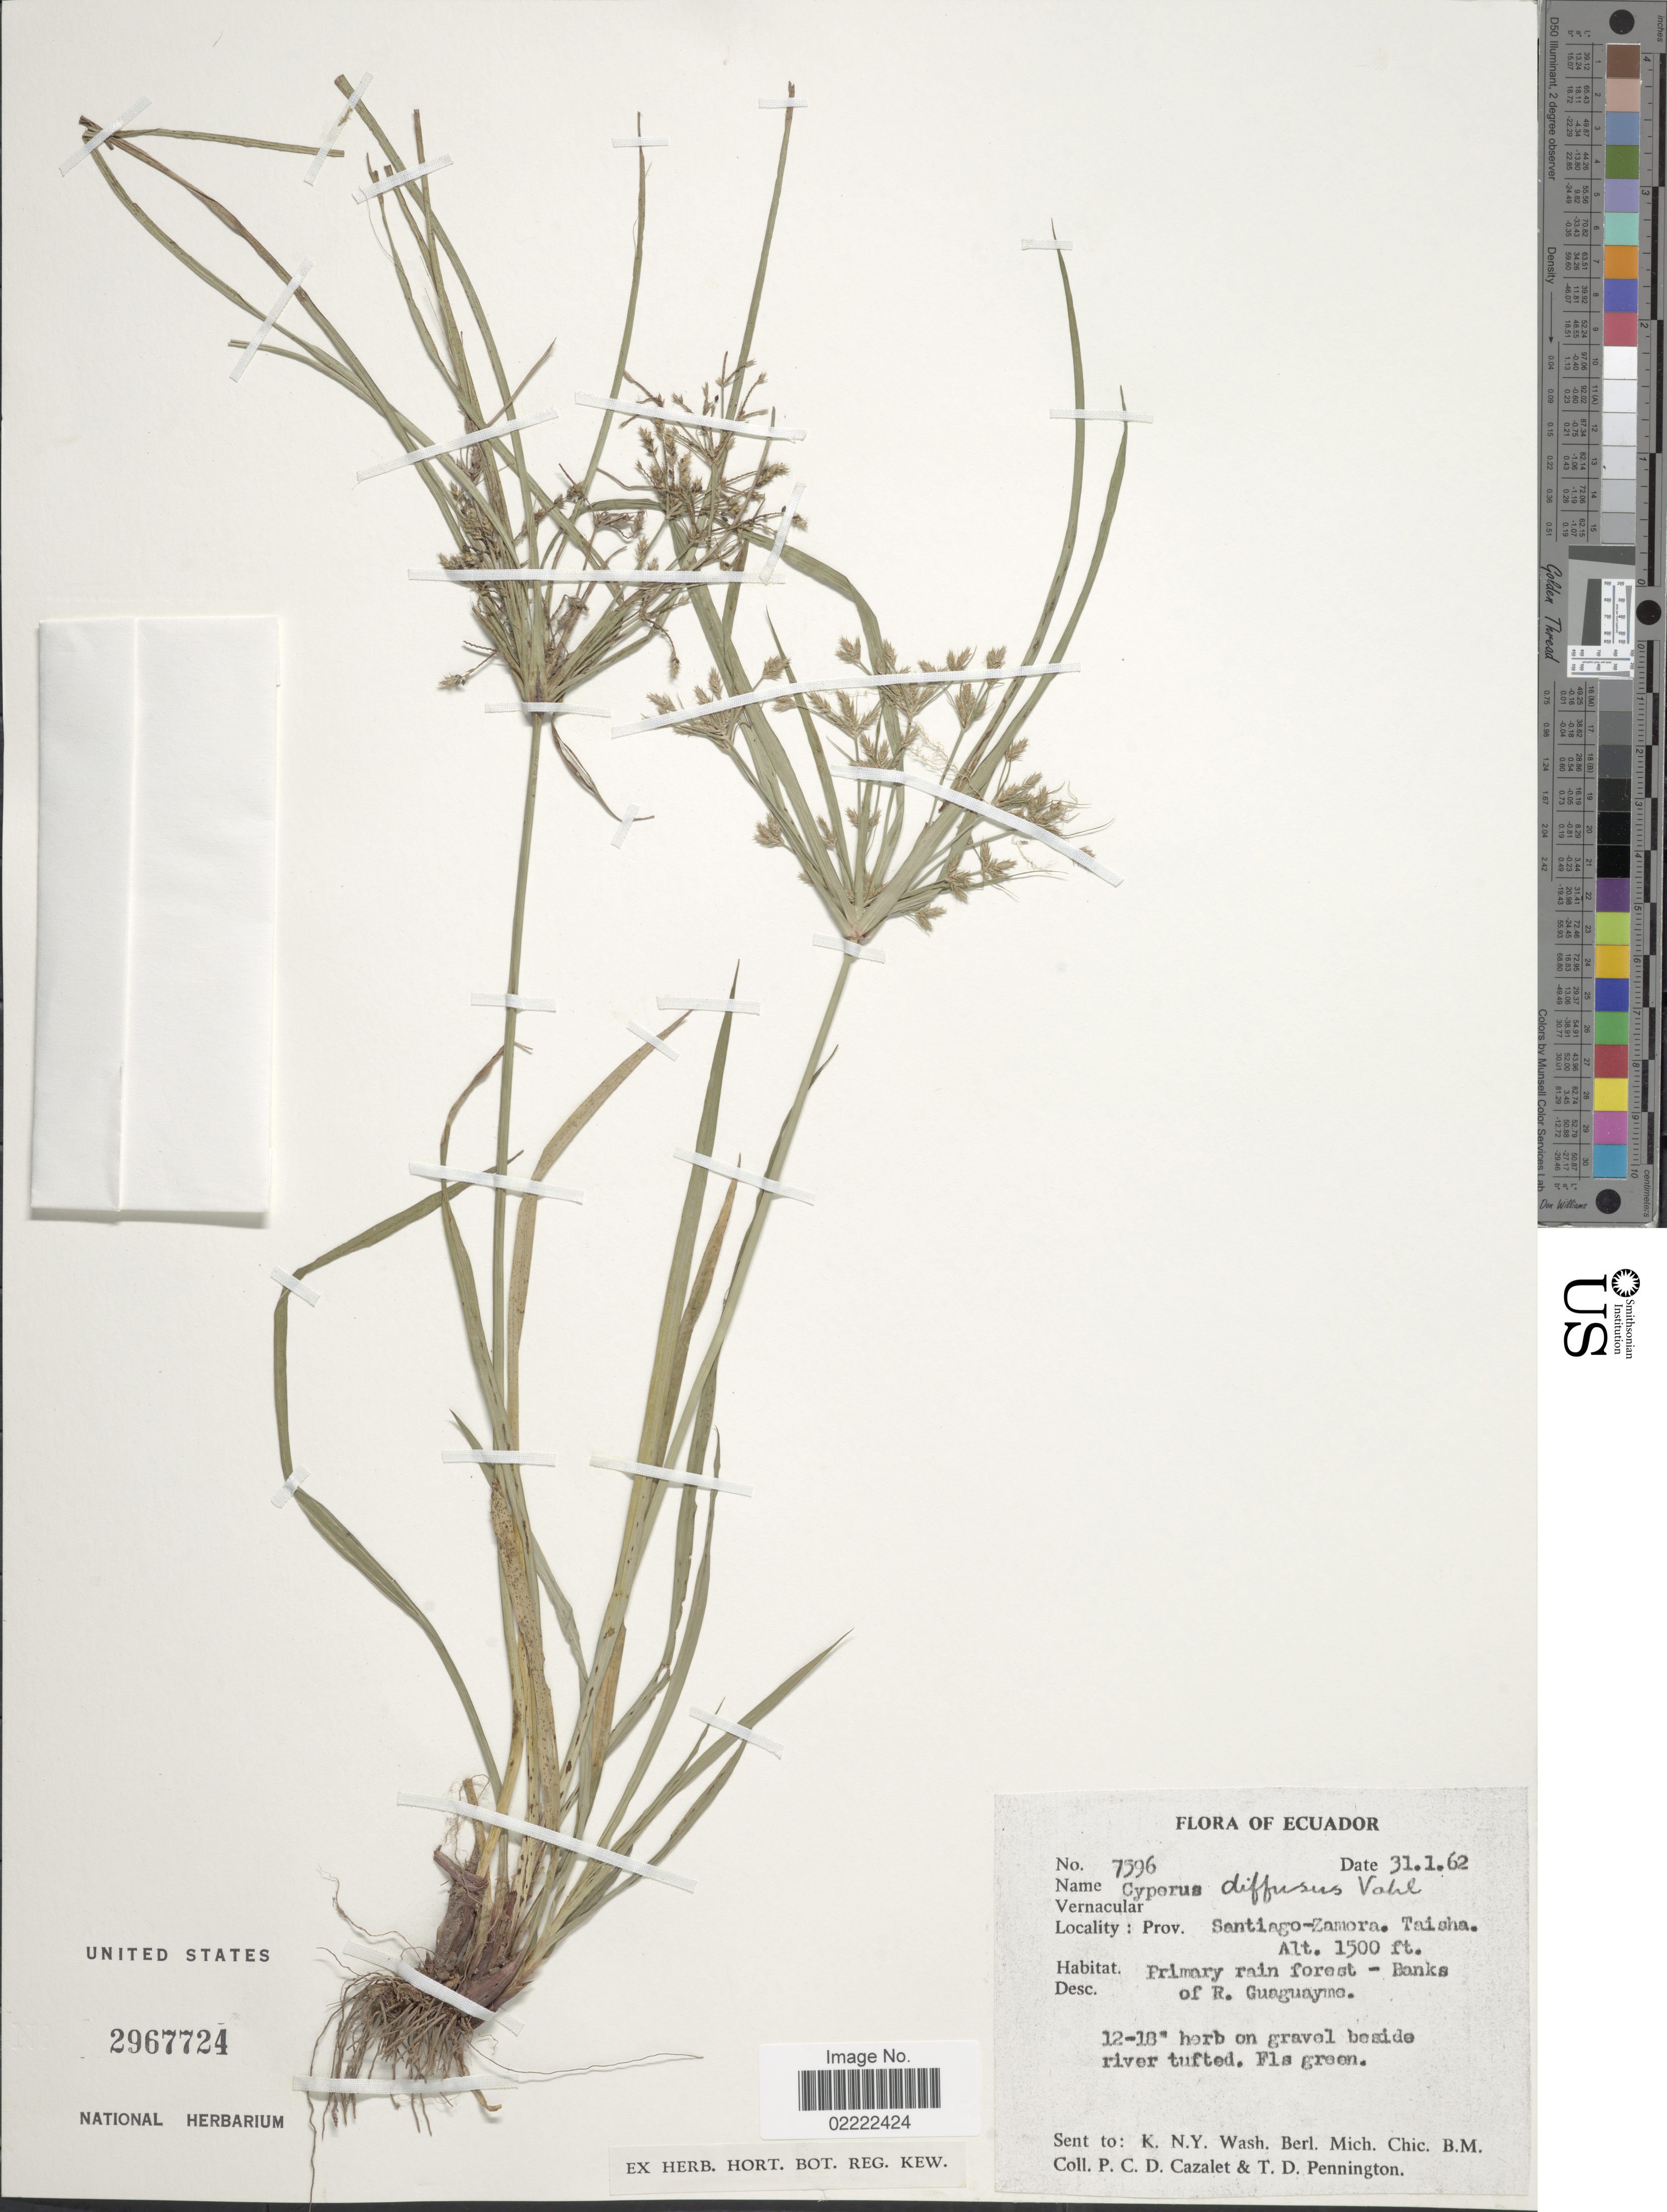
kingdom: Plantae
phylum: Tracheophyta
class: Liliopsida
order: Poales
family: Cyperaceae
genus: Cyperus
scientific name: Cyperus laxus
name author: Lam.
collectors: P. C. D. Cazalet & T. D. Pennington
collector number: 7596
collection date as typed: Transcribed d/m/y: 31/1/62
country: Ecuador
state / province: Zamora-Chinchipe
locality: Prov. Santiago-Zamora. Taisha. Primary rain forest - Banks of R. Guaguaymo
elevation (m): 457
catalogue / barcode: US 2967724